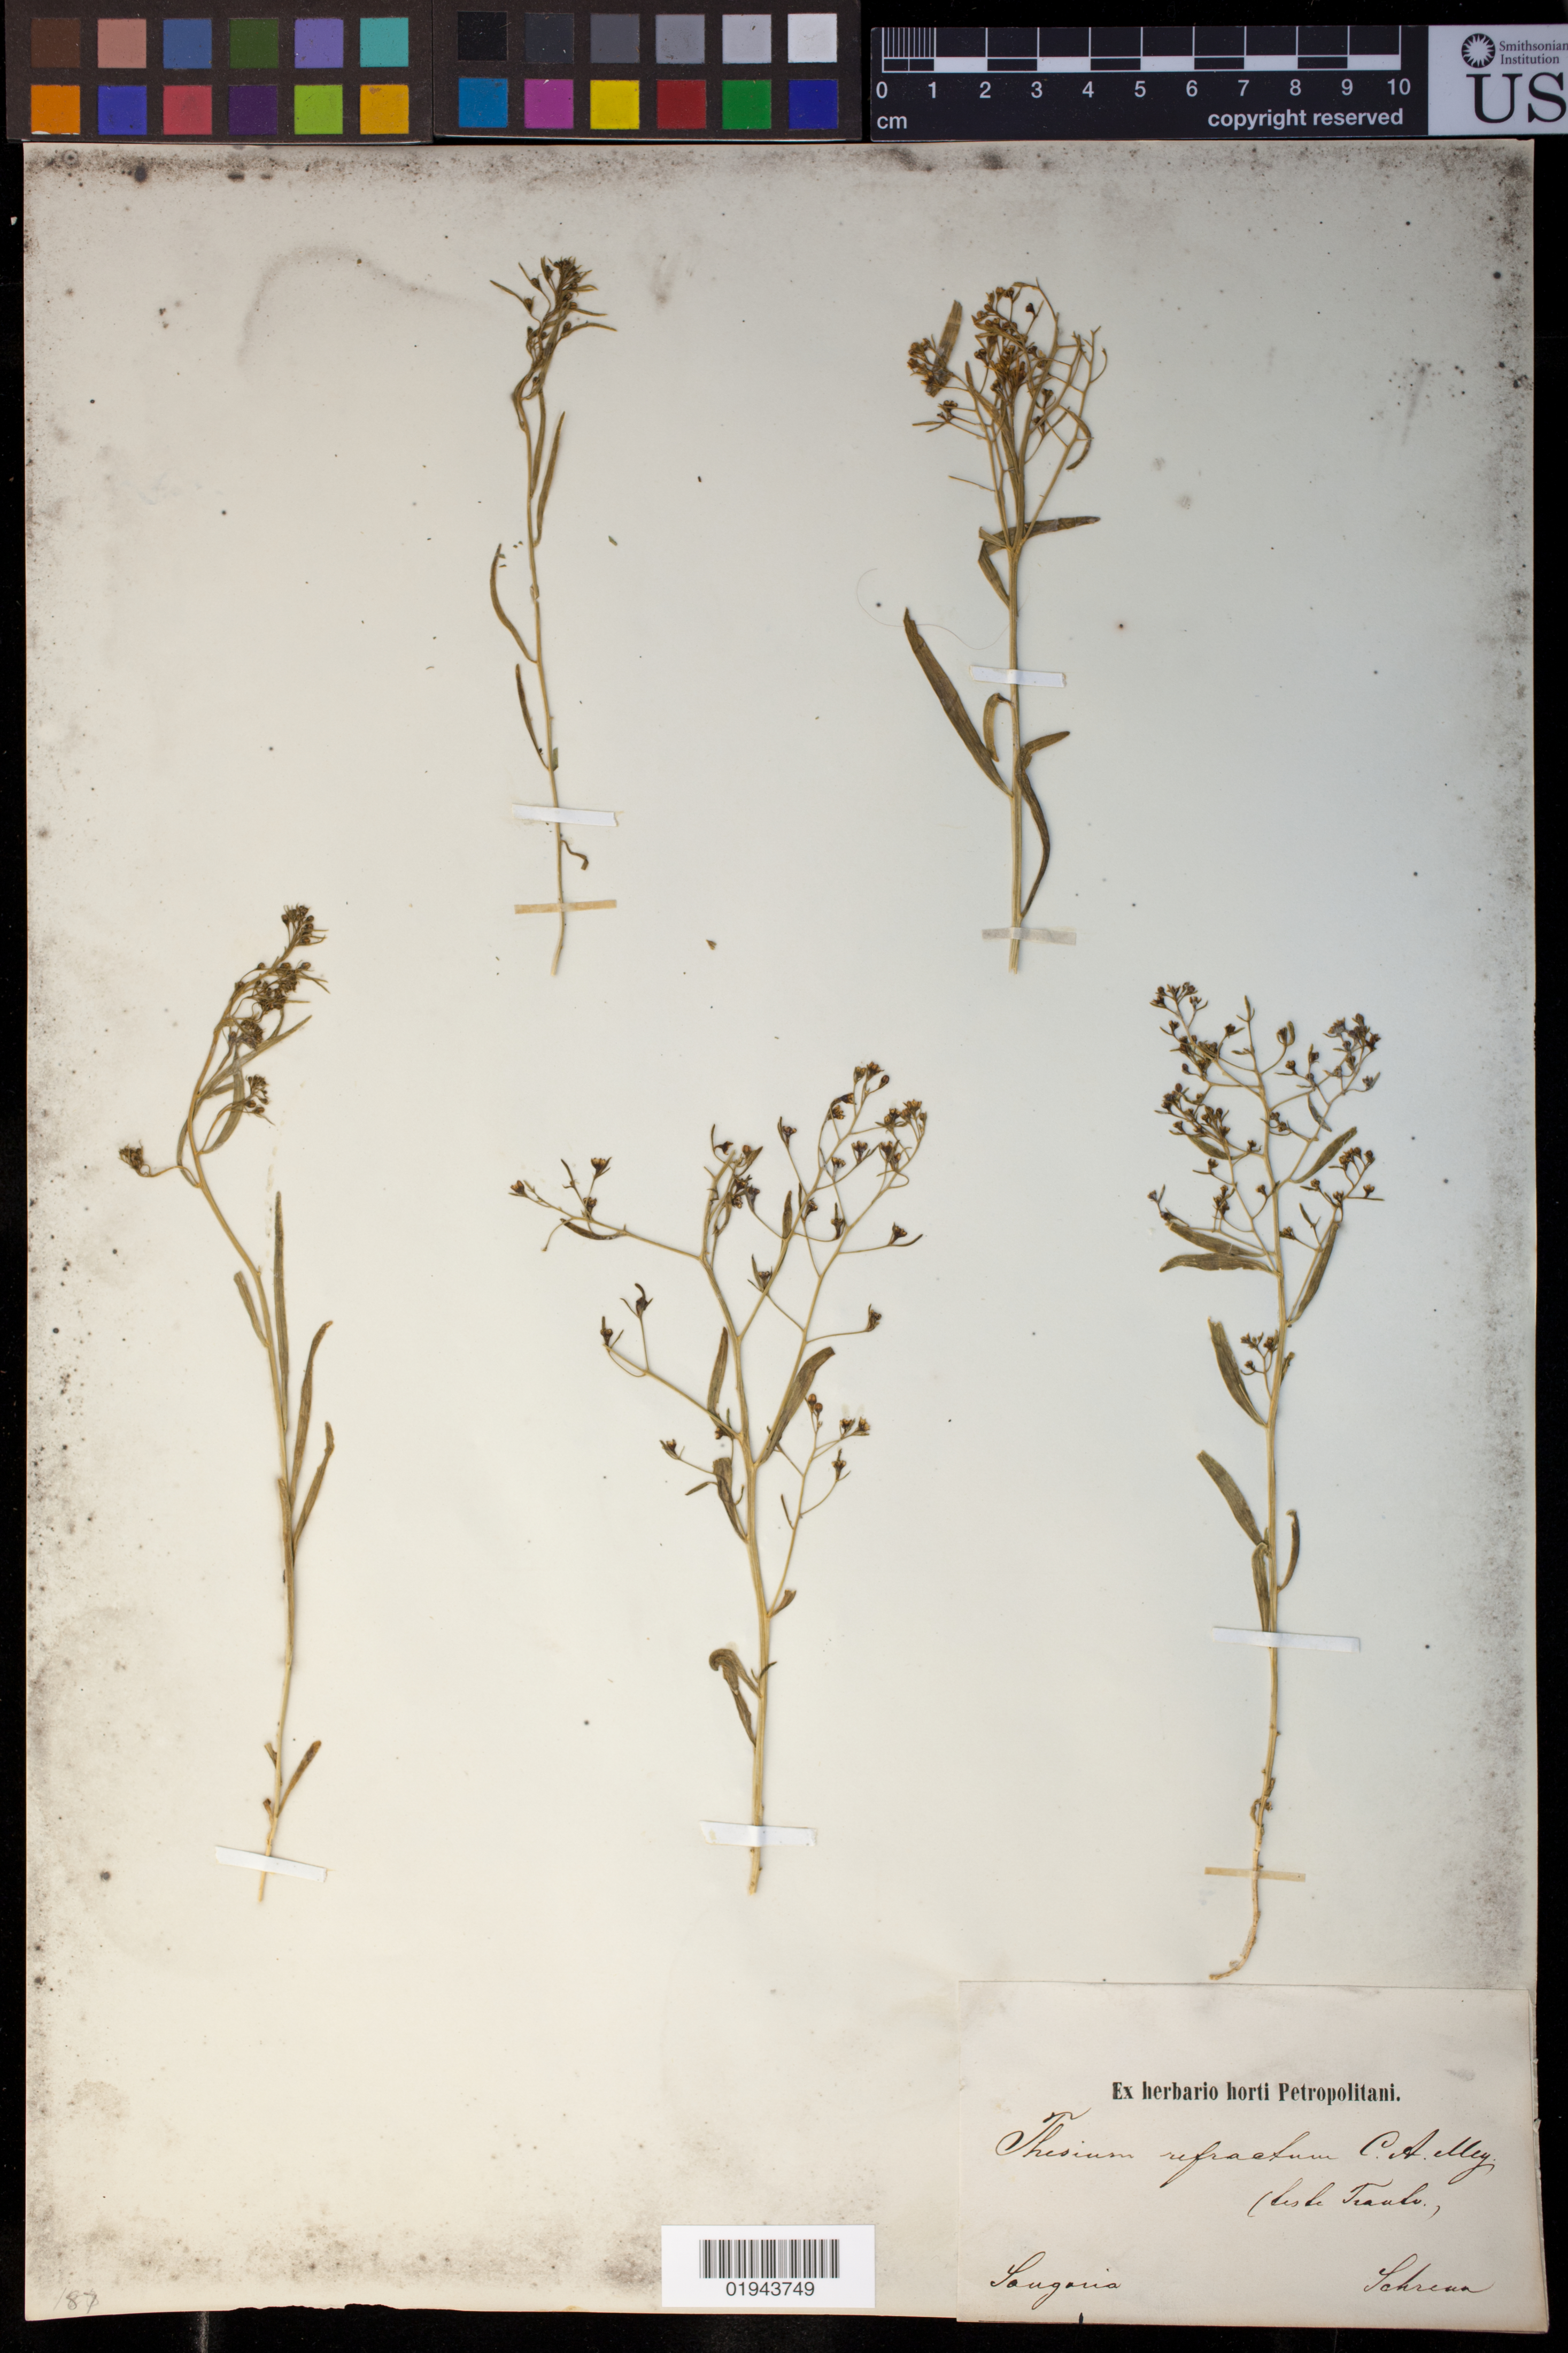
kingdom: Plantae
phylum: Tracheophyta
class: Magnoliopsida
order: Santalales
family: Thesiaceae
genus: Thesium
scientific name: Thesium refractum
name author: C.A. Mey.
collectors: Sahrena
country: Madagascar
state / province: Anosy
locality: Sangoria